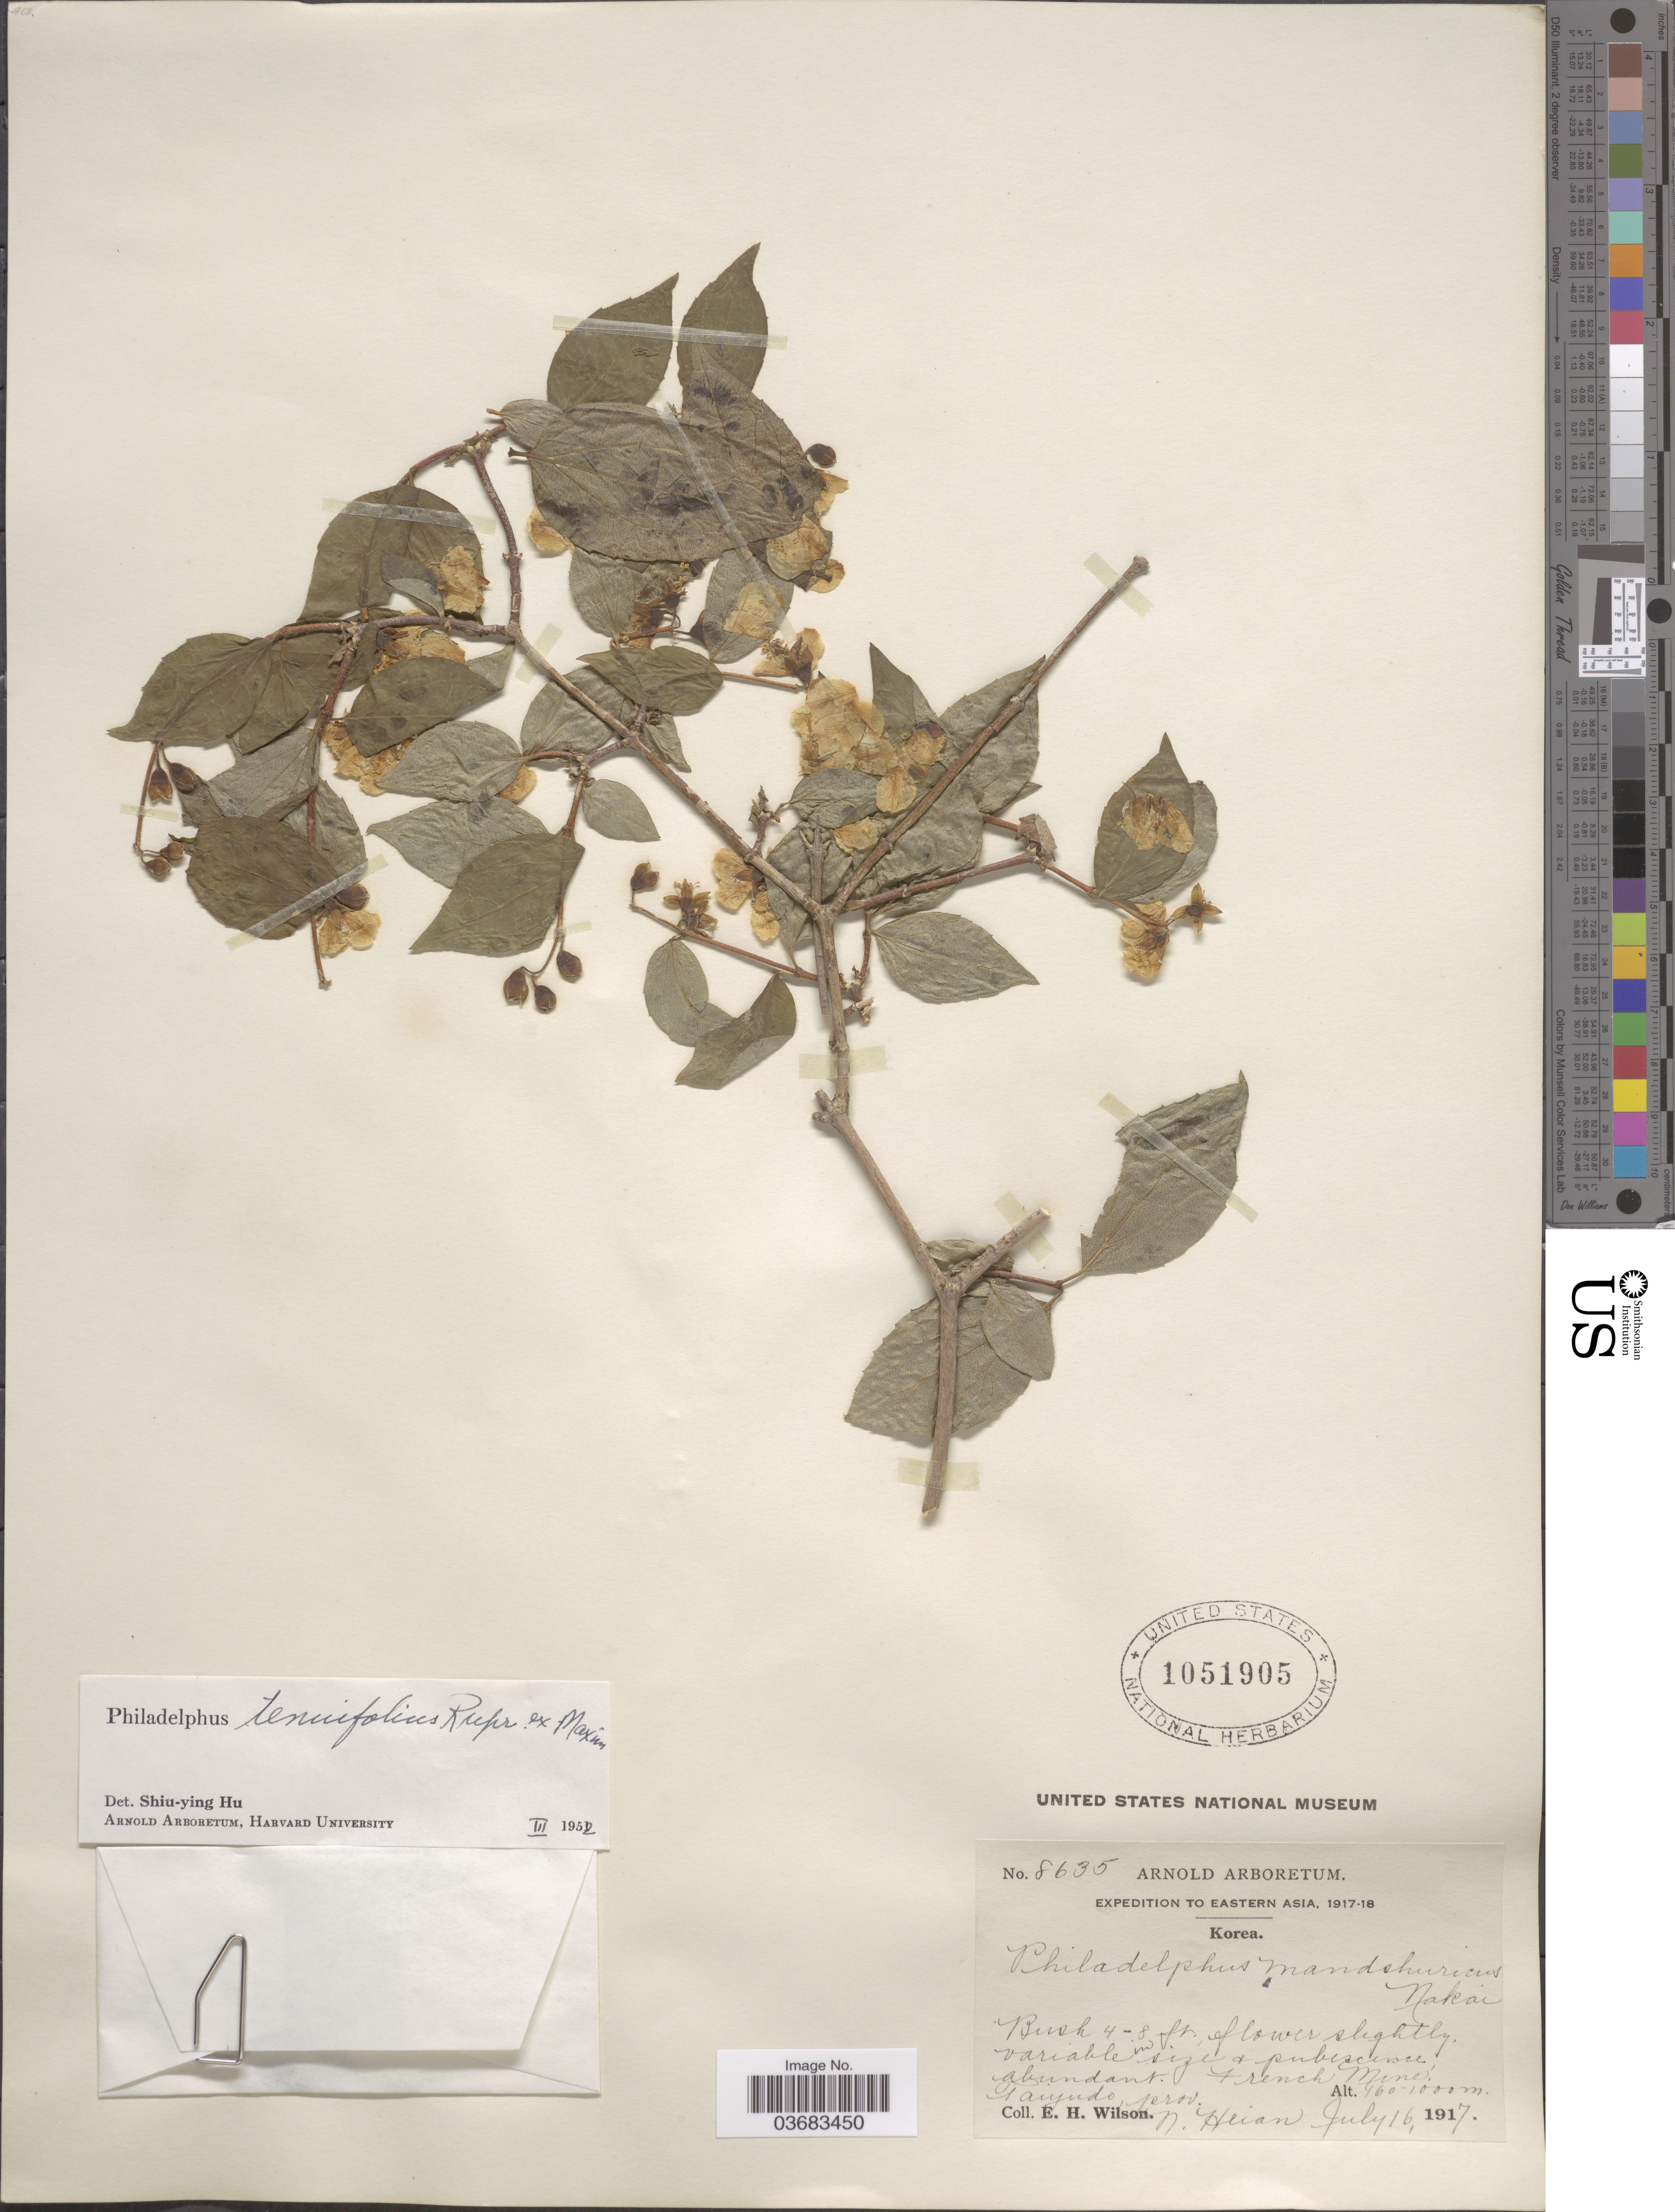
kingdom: Plantae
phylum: Tracheophyta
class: Magnoliopsida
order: Cornales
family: Hydrangeaceae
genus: Philadelphus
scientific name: Philadelphus tenuifolius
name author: Rupr.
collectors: E. Wilson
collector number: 8635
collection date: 1917-07-16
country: North Korea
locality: Expedition to Eastern Asia, 1917-18. French Mine Tanjudo, prov. N. Heian.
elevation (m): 160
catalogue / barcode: US 1051905